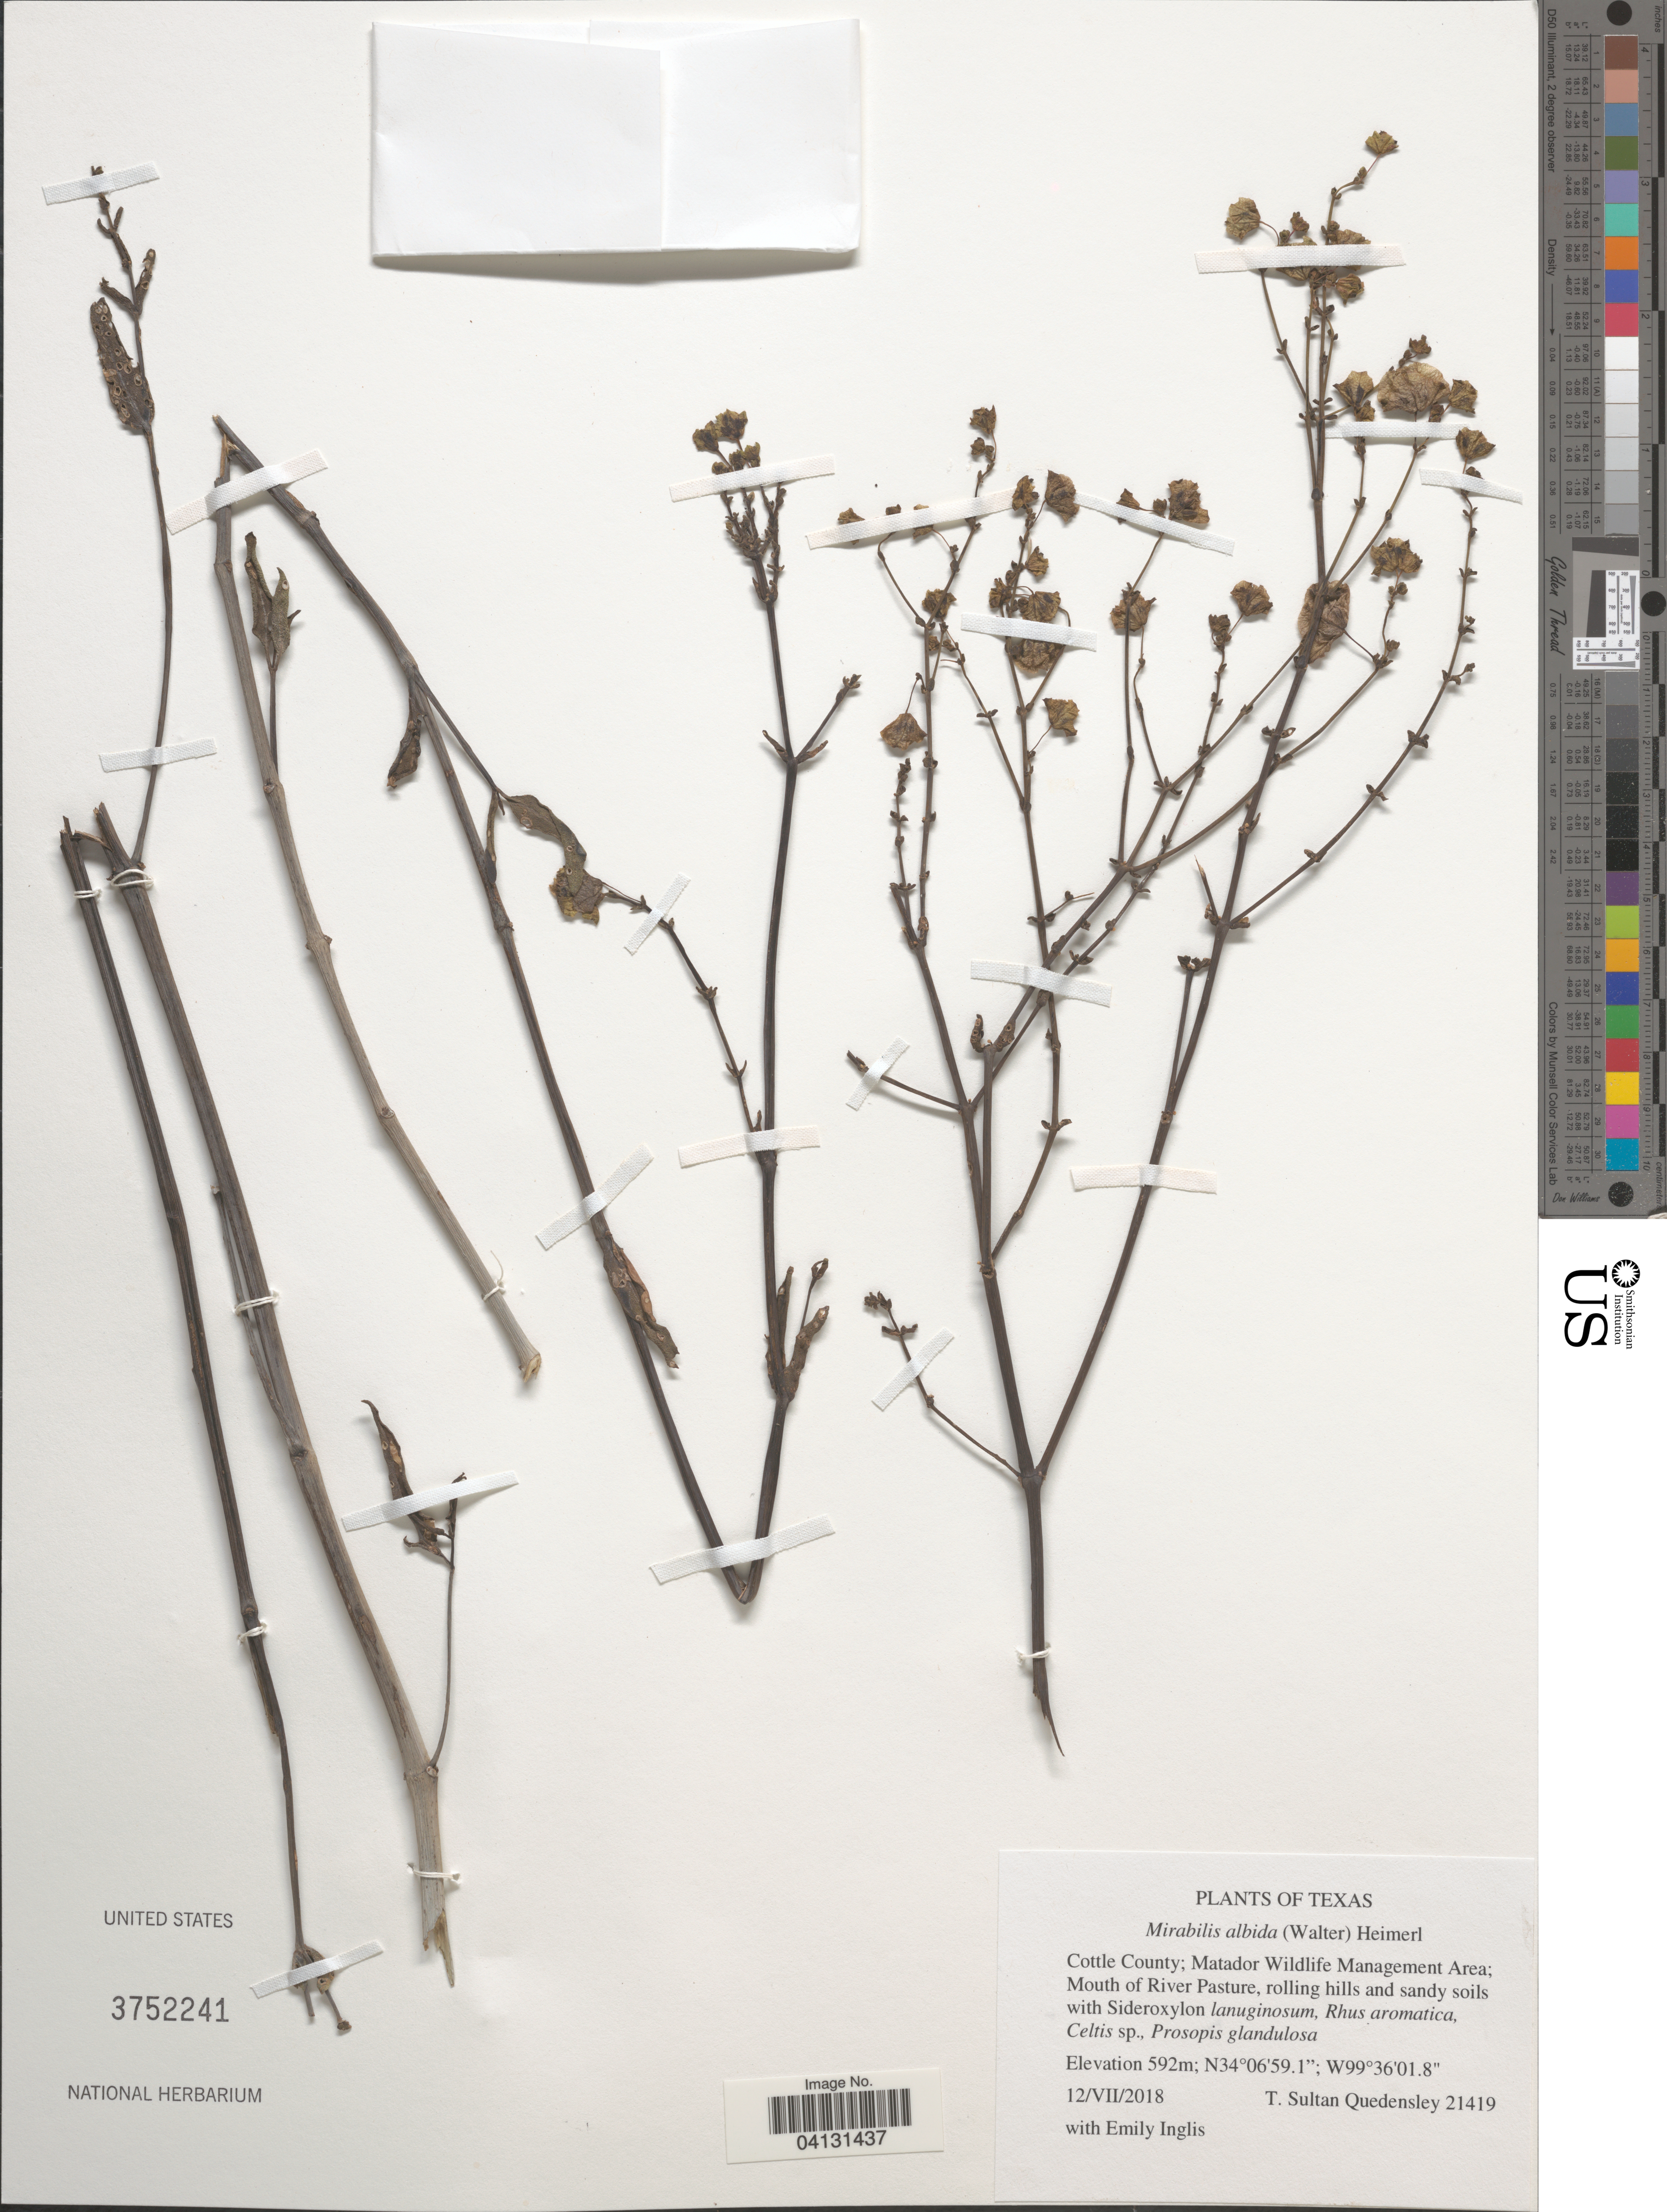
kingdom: Plantae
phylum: Tracheophyta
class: Magnoliopsida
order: Caryophyllales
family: Nyctaginaceae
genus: Mirabilis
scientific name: Mirabilis albida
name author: (Walter) Heimerl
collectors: T. S. Quedensley & E. Inglis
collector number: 21419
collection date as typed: Transcribed d/m/y: 12/7/2018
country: United States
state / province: Texas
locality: Cottle County; Matador Wildlife Management Area; Mouth of River Pasture.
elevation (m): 592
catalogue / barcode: US 3752241